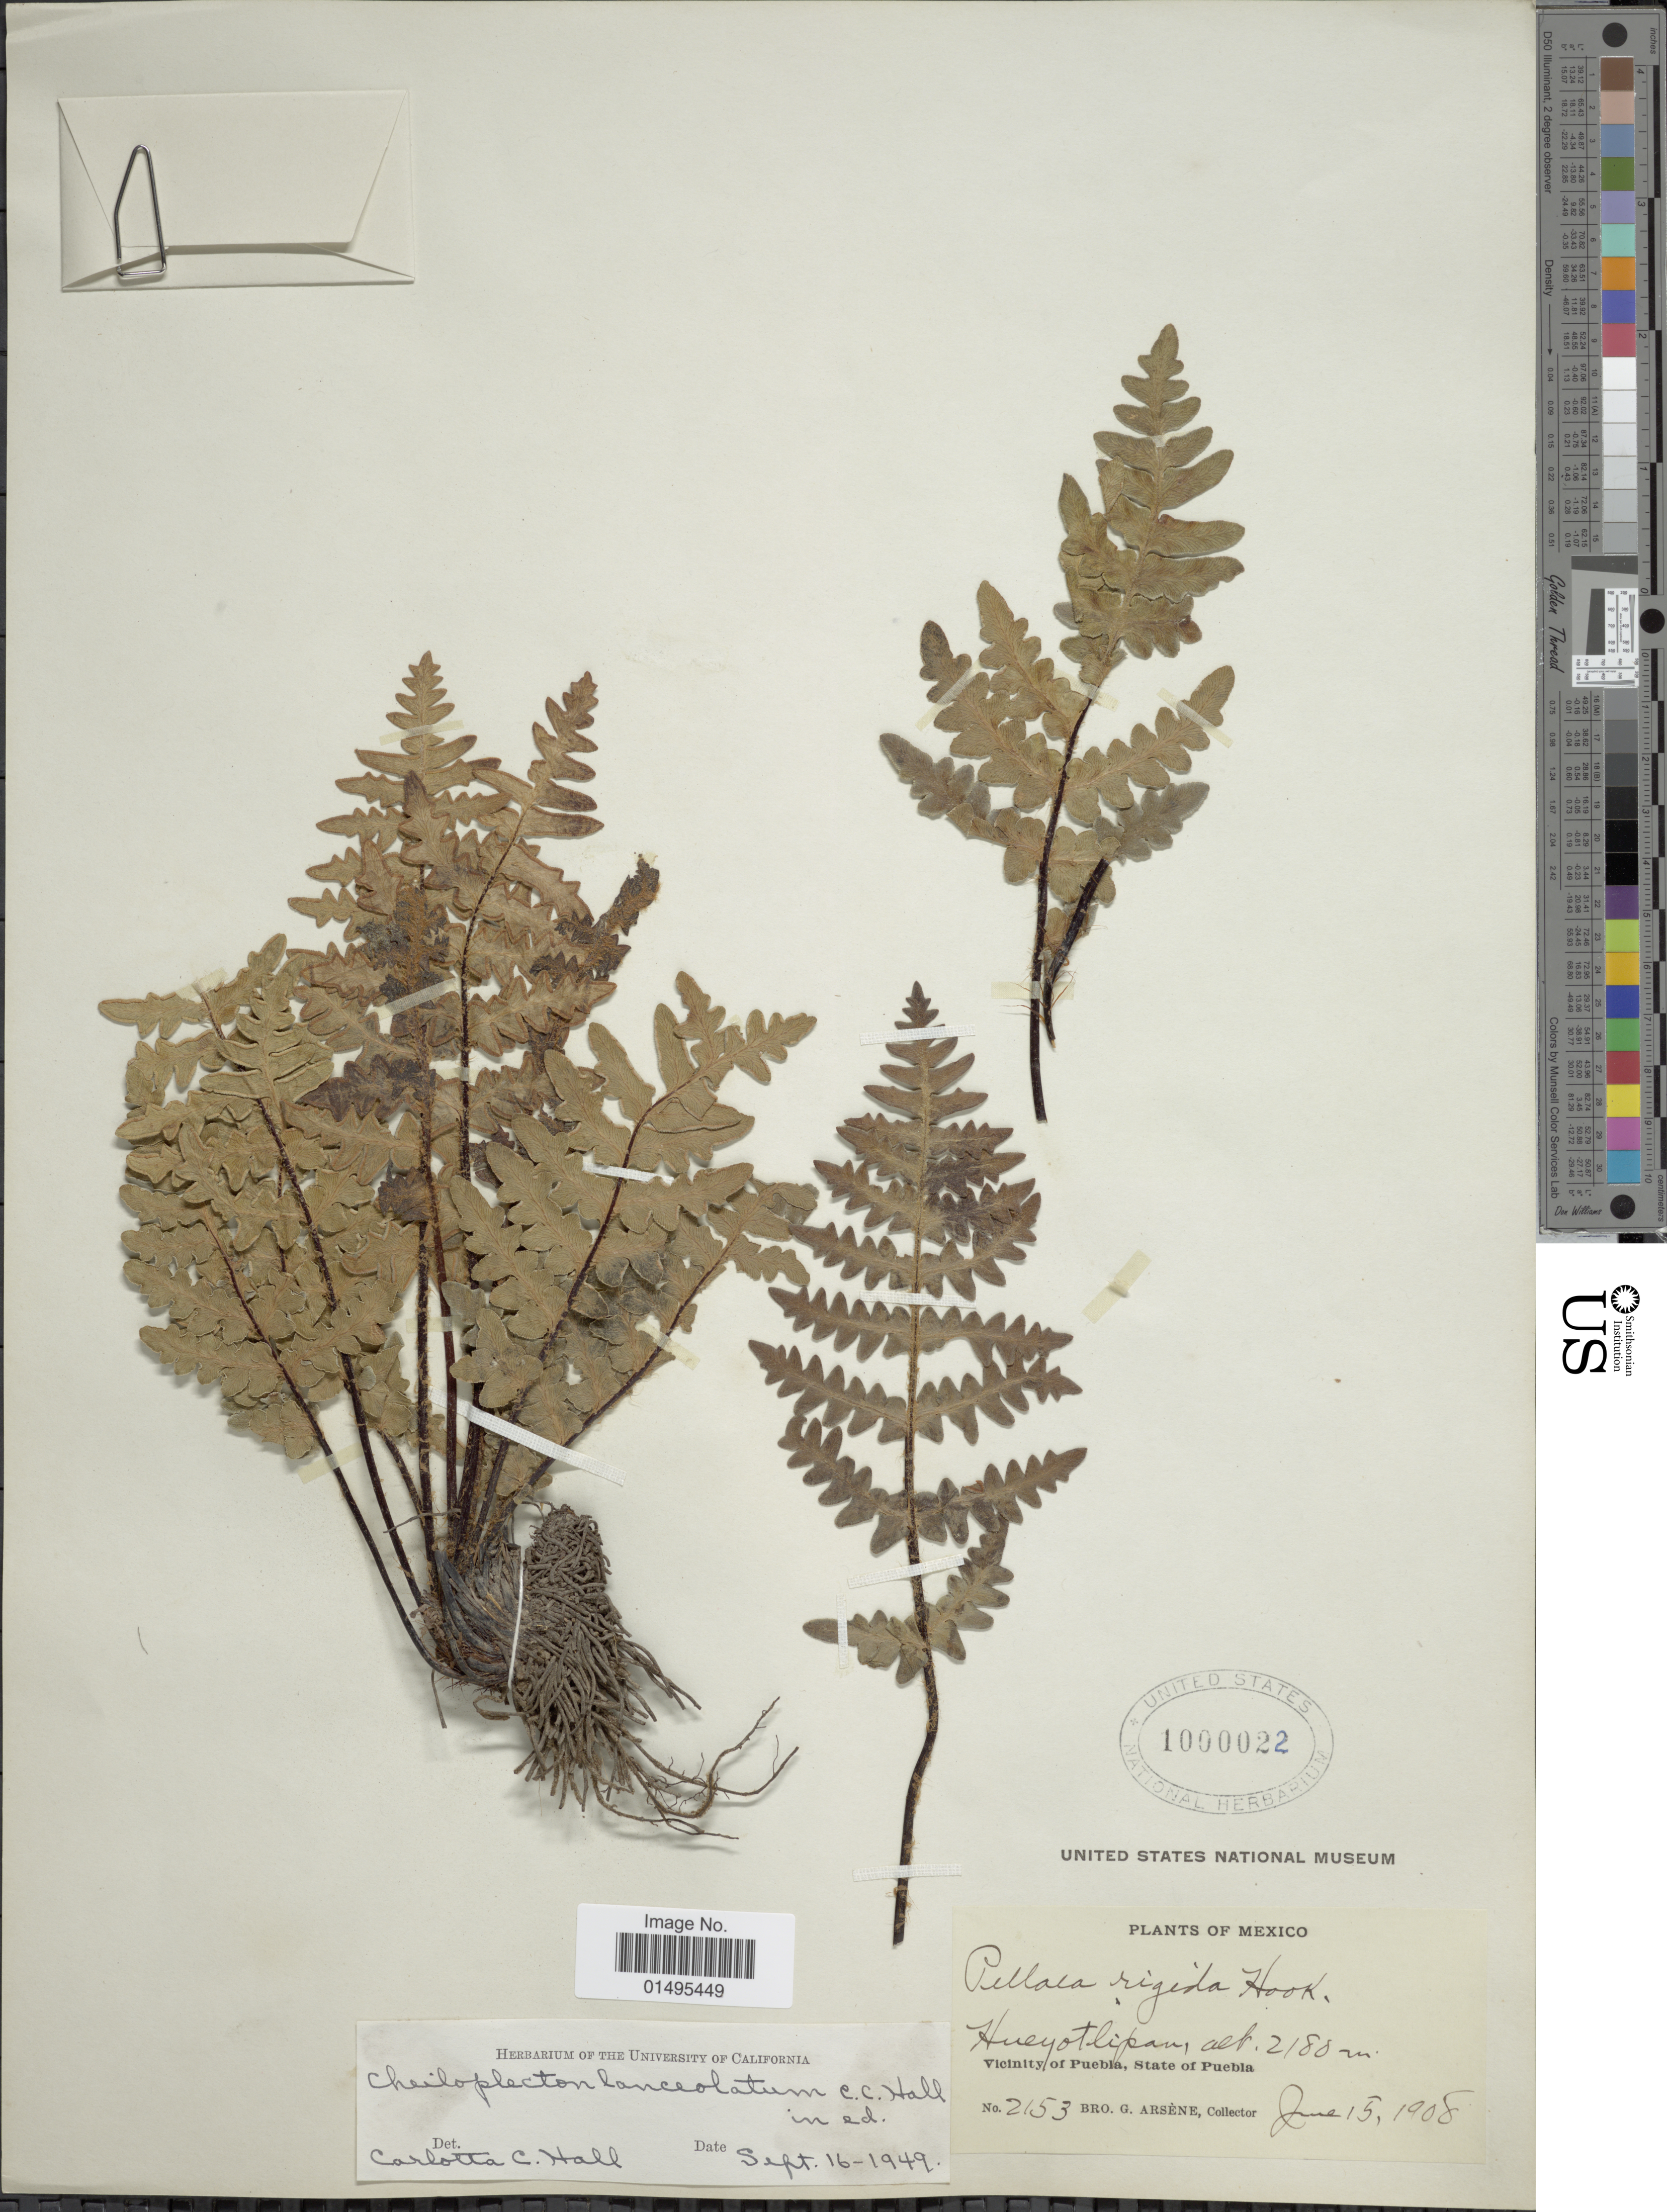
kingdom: Plantae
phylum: Tracheophyta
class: Polypodiopsida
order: Polypodiales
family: Pteridaceae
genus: Cheiloplecton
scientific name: Cheiloplecton lanceolatum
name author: C.C. Hall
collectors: Bro. G. Arsène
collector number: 2153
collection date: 1908-06-15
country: Mexico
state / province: Puebla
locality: Hueyotlipan, Vicinity of Puebla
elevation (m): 2180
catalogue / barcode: US 1000022